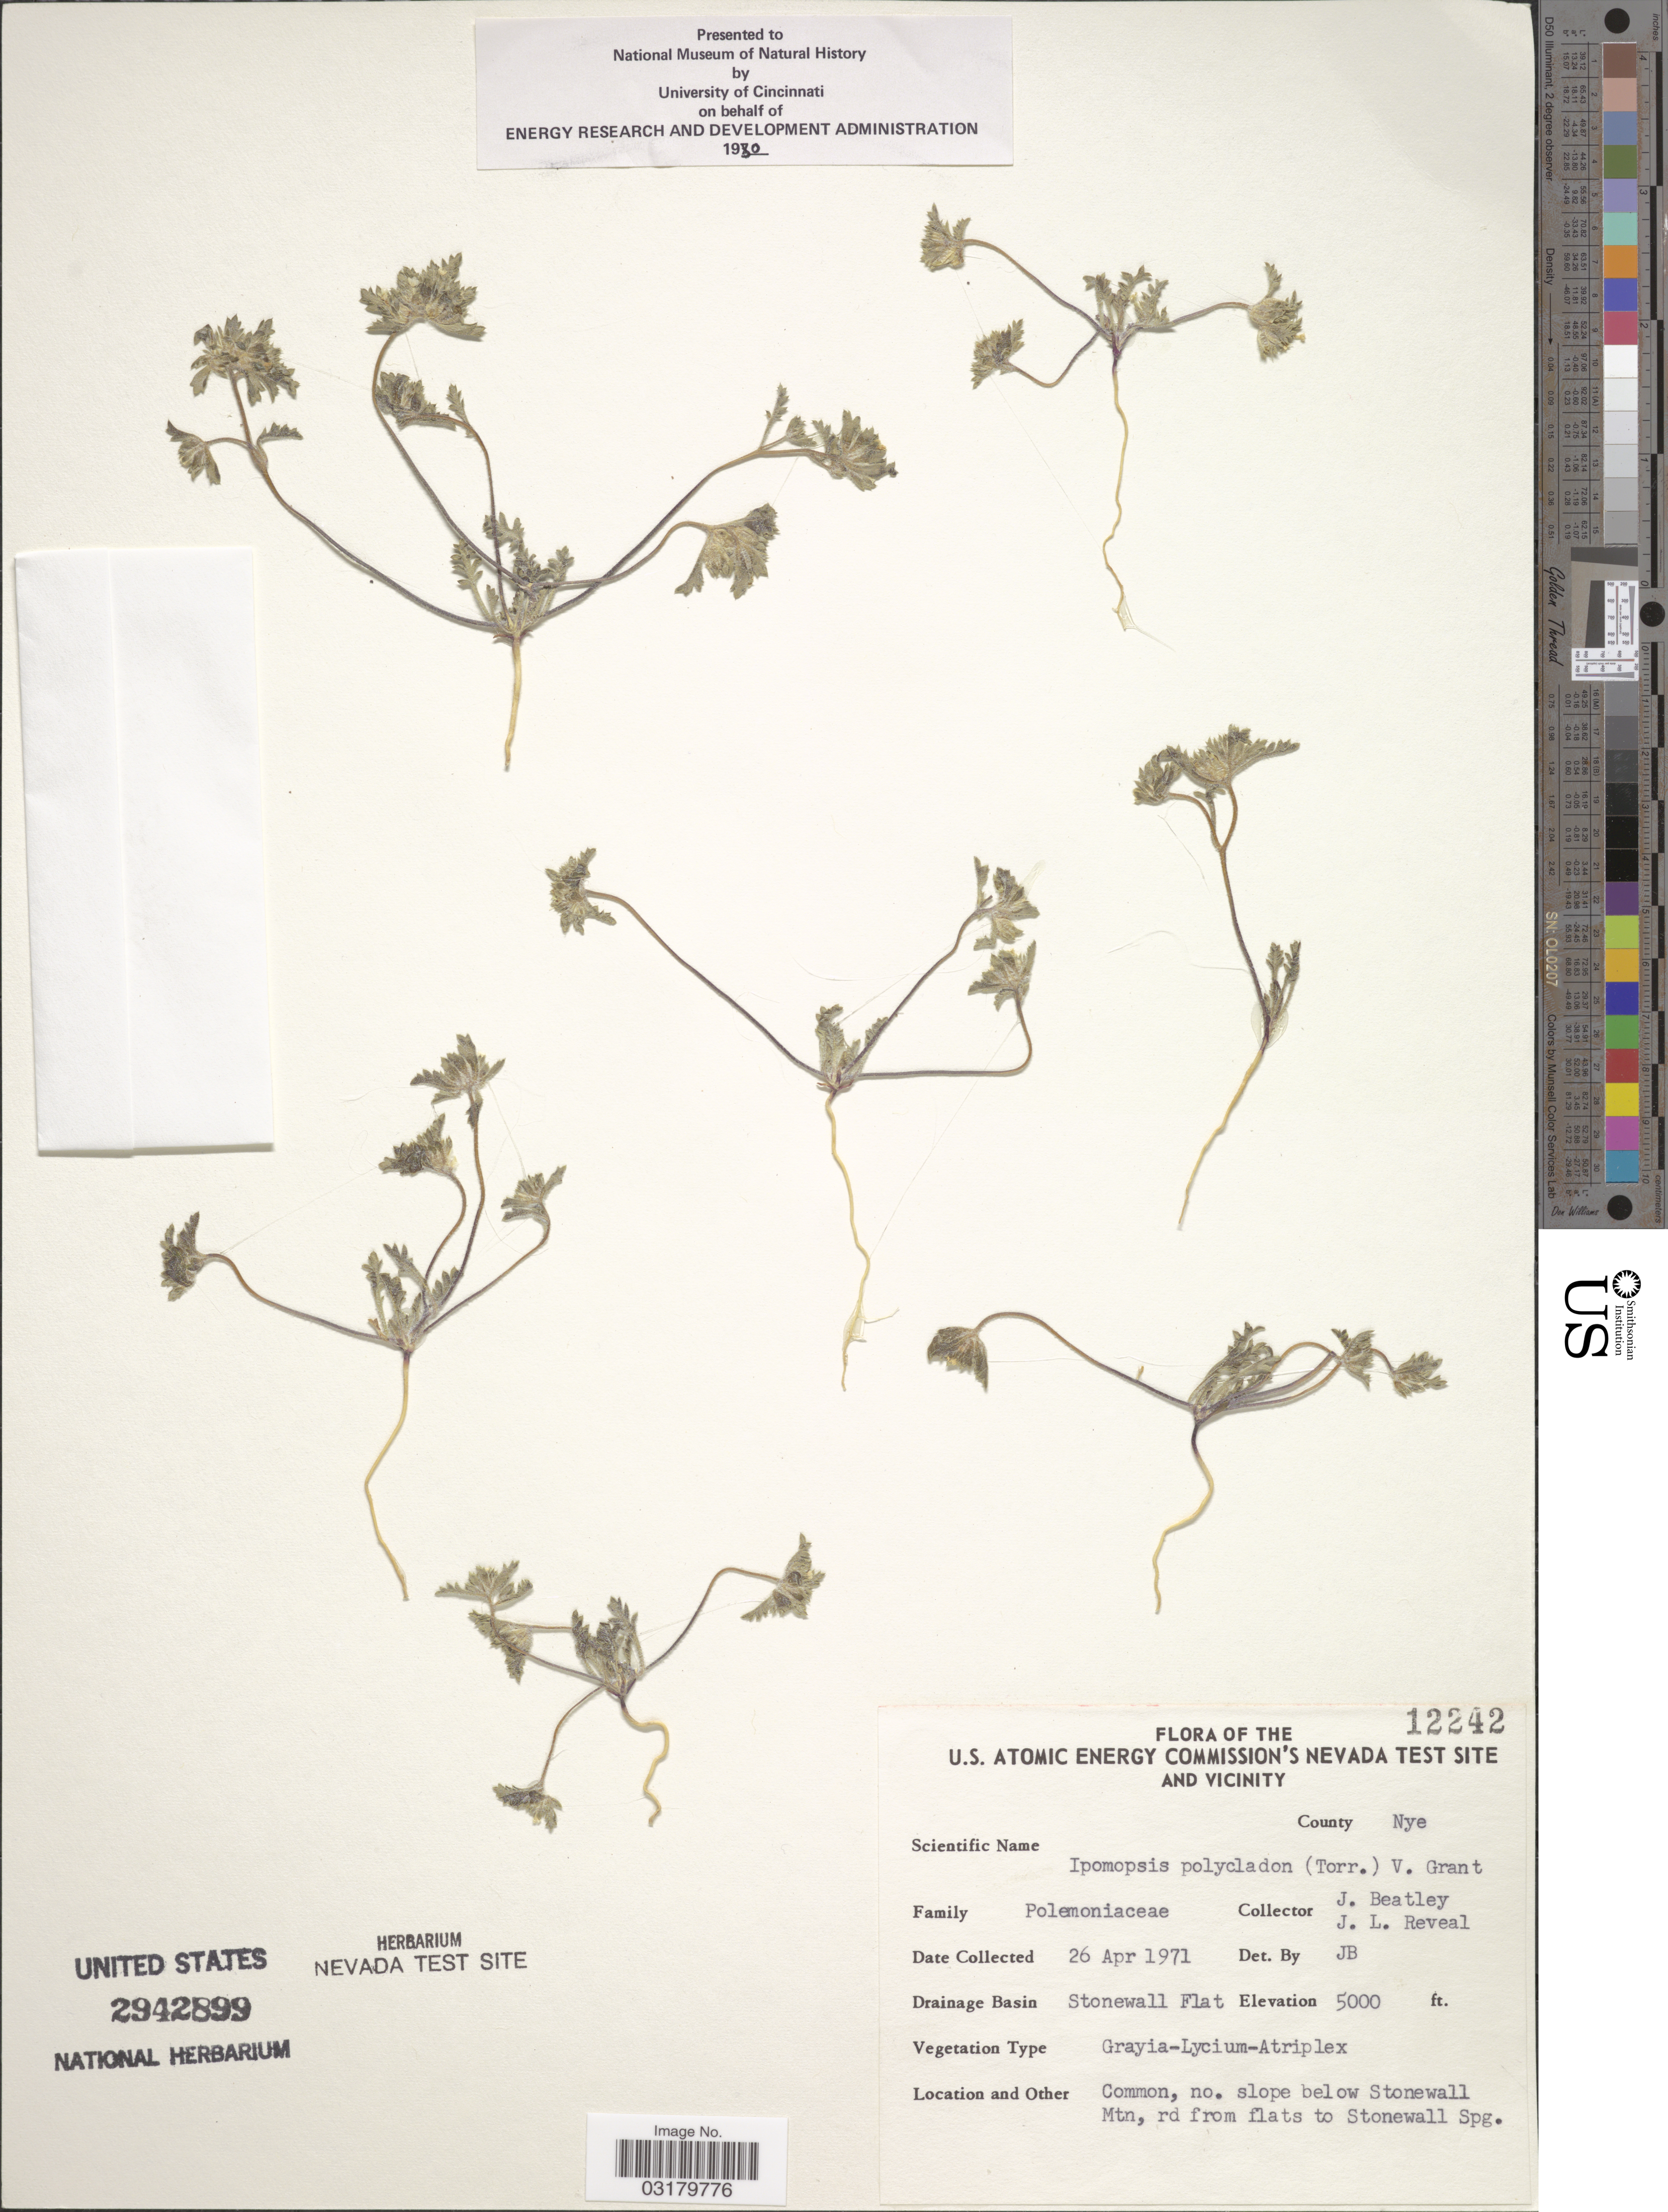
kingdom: Plantae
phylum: Tracheophyta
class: Magnoliopsida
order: Ericales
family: Polemoniaceae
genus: Ipomopsis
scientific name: Ipomopsis polycladon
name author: (Torr.) V.E. Grant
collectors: J. C. Beatley & J. L. Reveal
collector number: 12242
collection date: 1971-04-26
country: United States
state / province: Nevada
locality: The U.S. Atomic Energy Commission's Nevada Test Site and Vicinity. County Nye. Drainage Basin Stonewall Flat, Common, no. slope below Stonewall Mts, rd from flats to Stonewall Spg.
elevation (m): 1524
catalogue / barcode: US 2942899